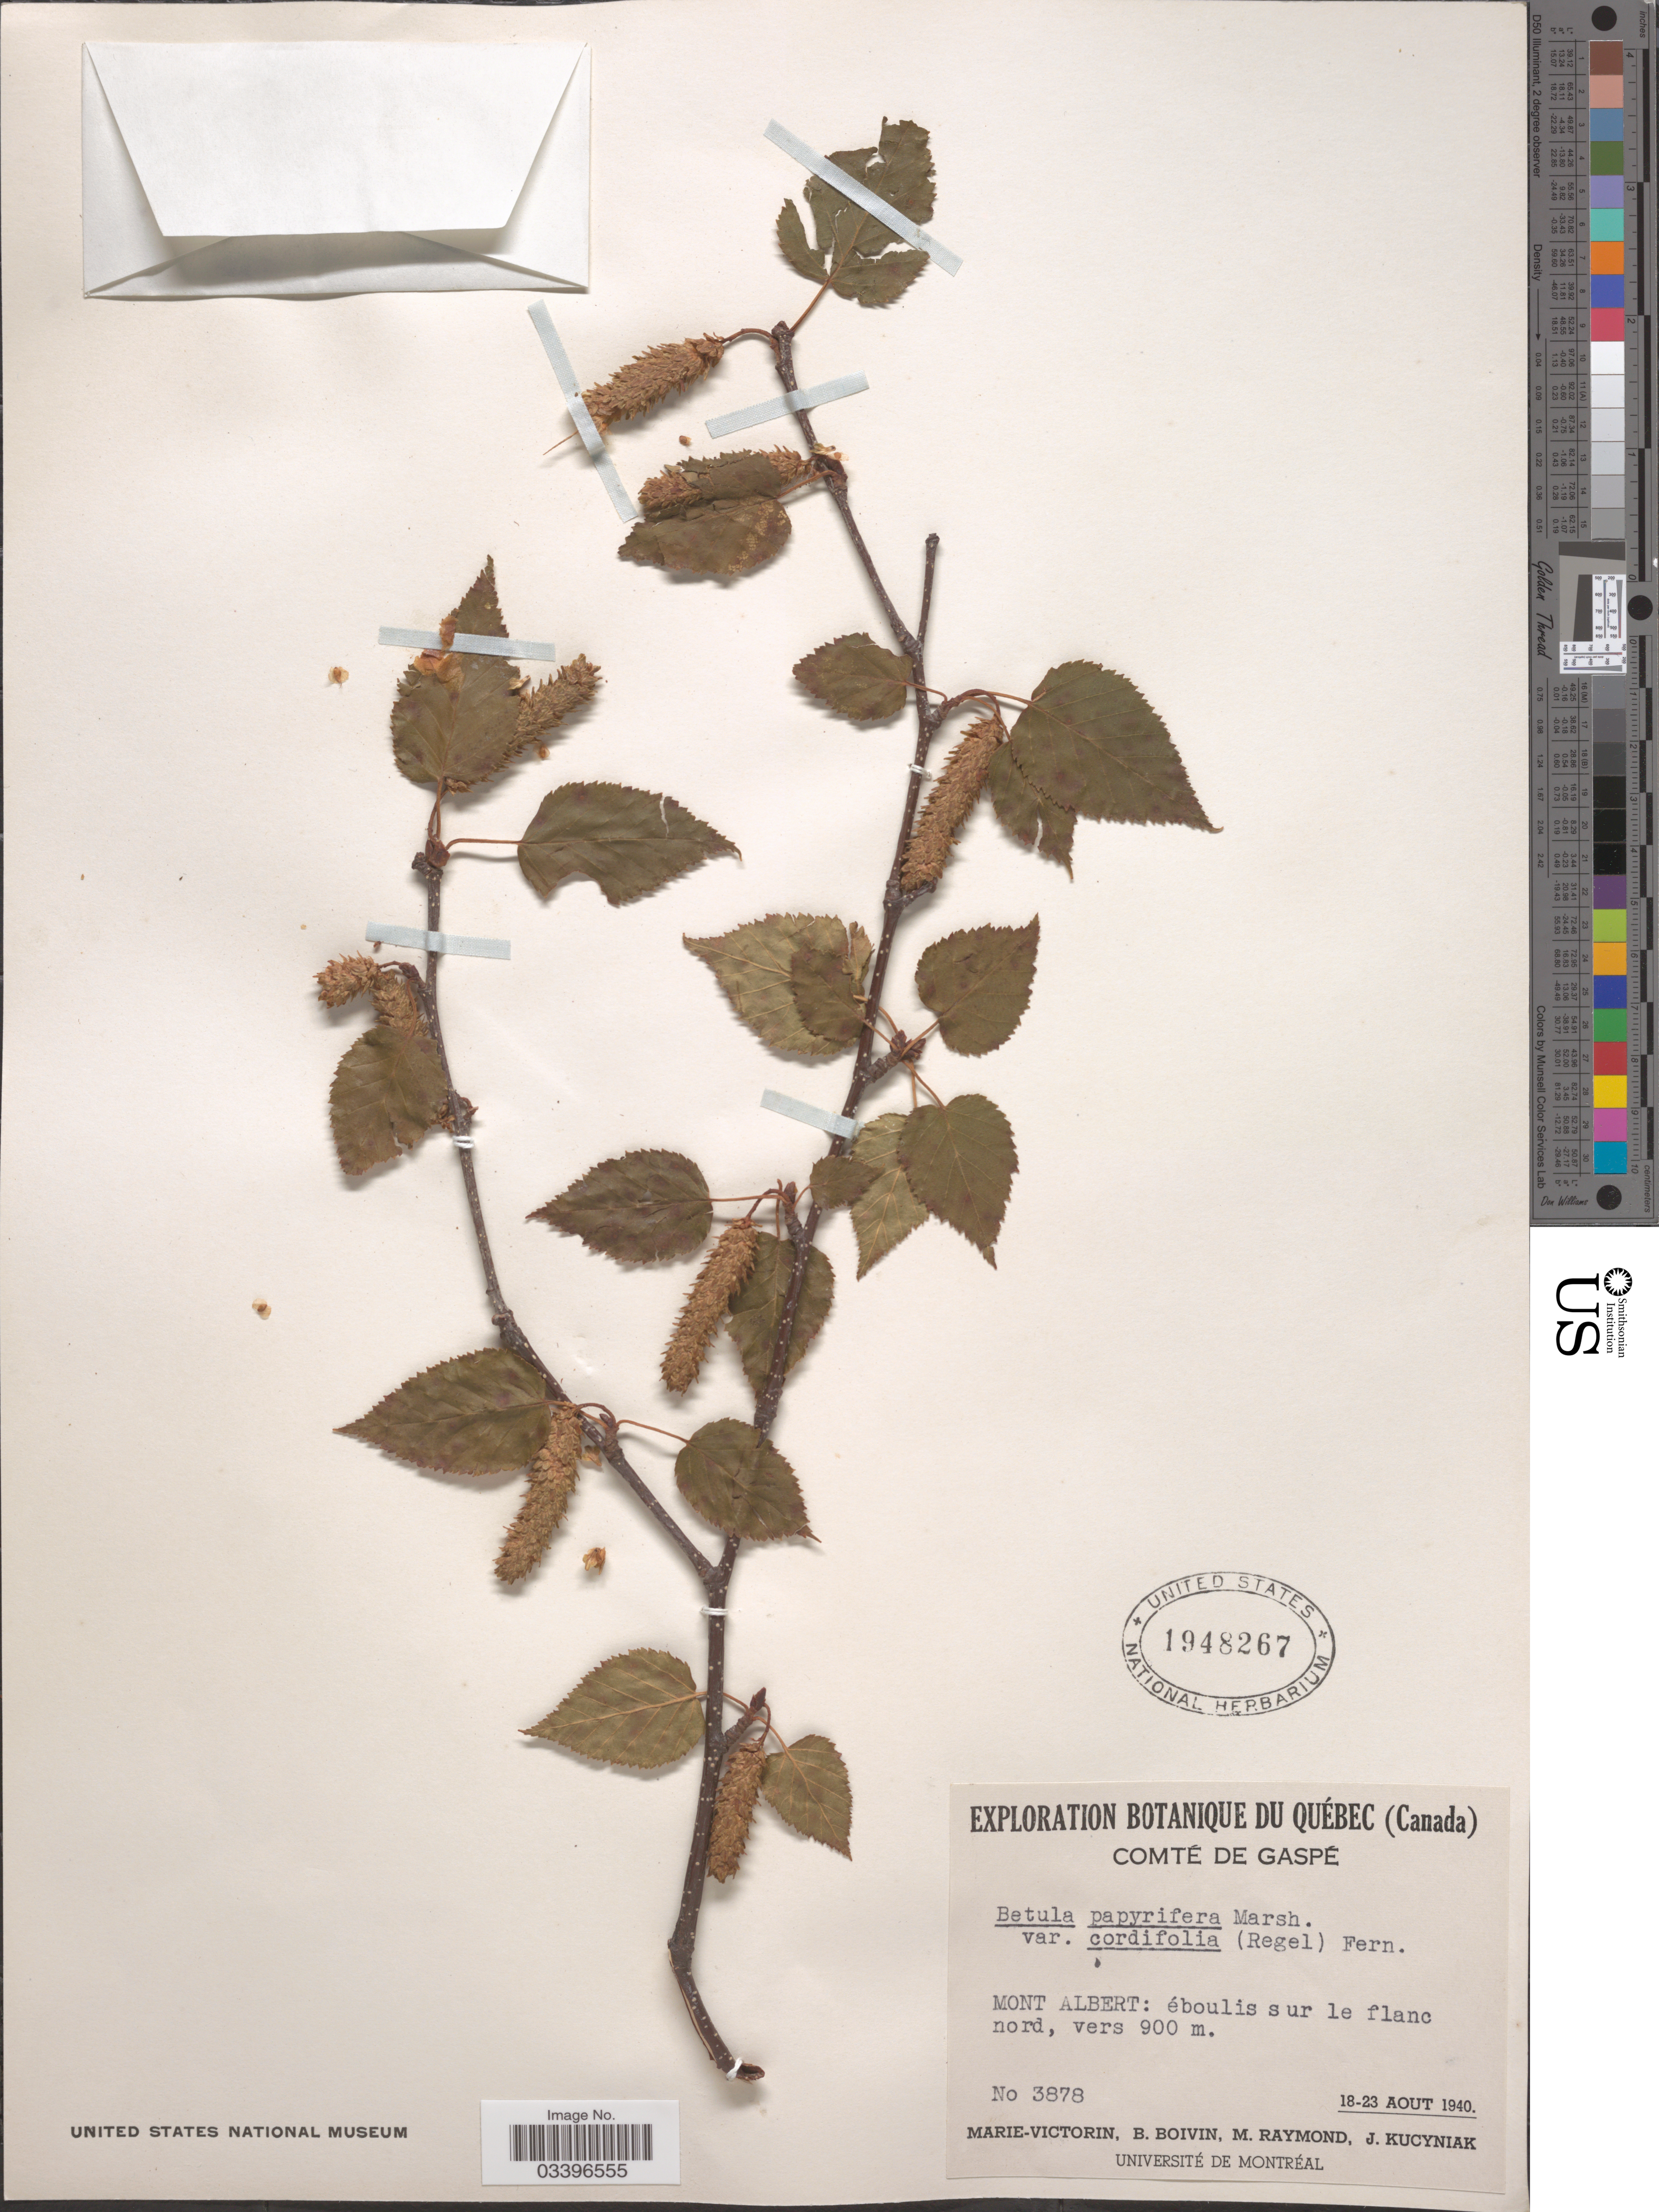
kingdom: Plantae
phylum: Tracheophyta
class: Magnoliopsida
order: Fagales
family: Betulaceae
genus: Betula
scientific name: Betula papyrifera var. cordifolia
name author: (Regel) Regel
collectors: -. Marie-Victorin, J. R. B. Boivin, M. Raymond & J. Kucyniak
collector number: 3878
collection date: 1940-08-18/1940-08-23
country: Canada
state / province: Quebec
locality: Mont Albert: éboulis sur le flanc nord.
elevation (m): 900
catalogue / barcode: US 1948267